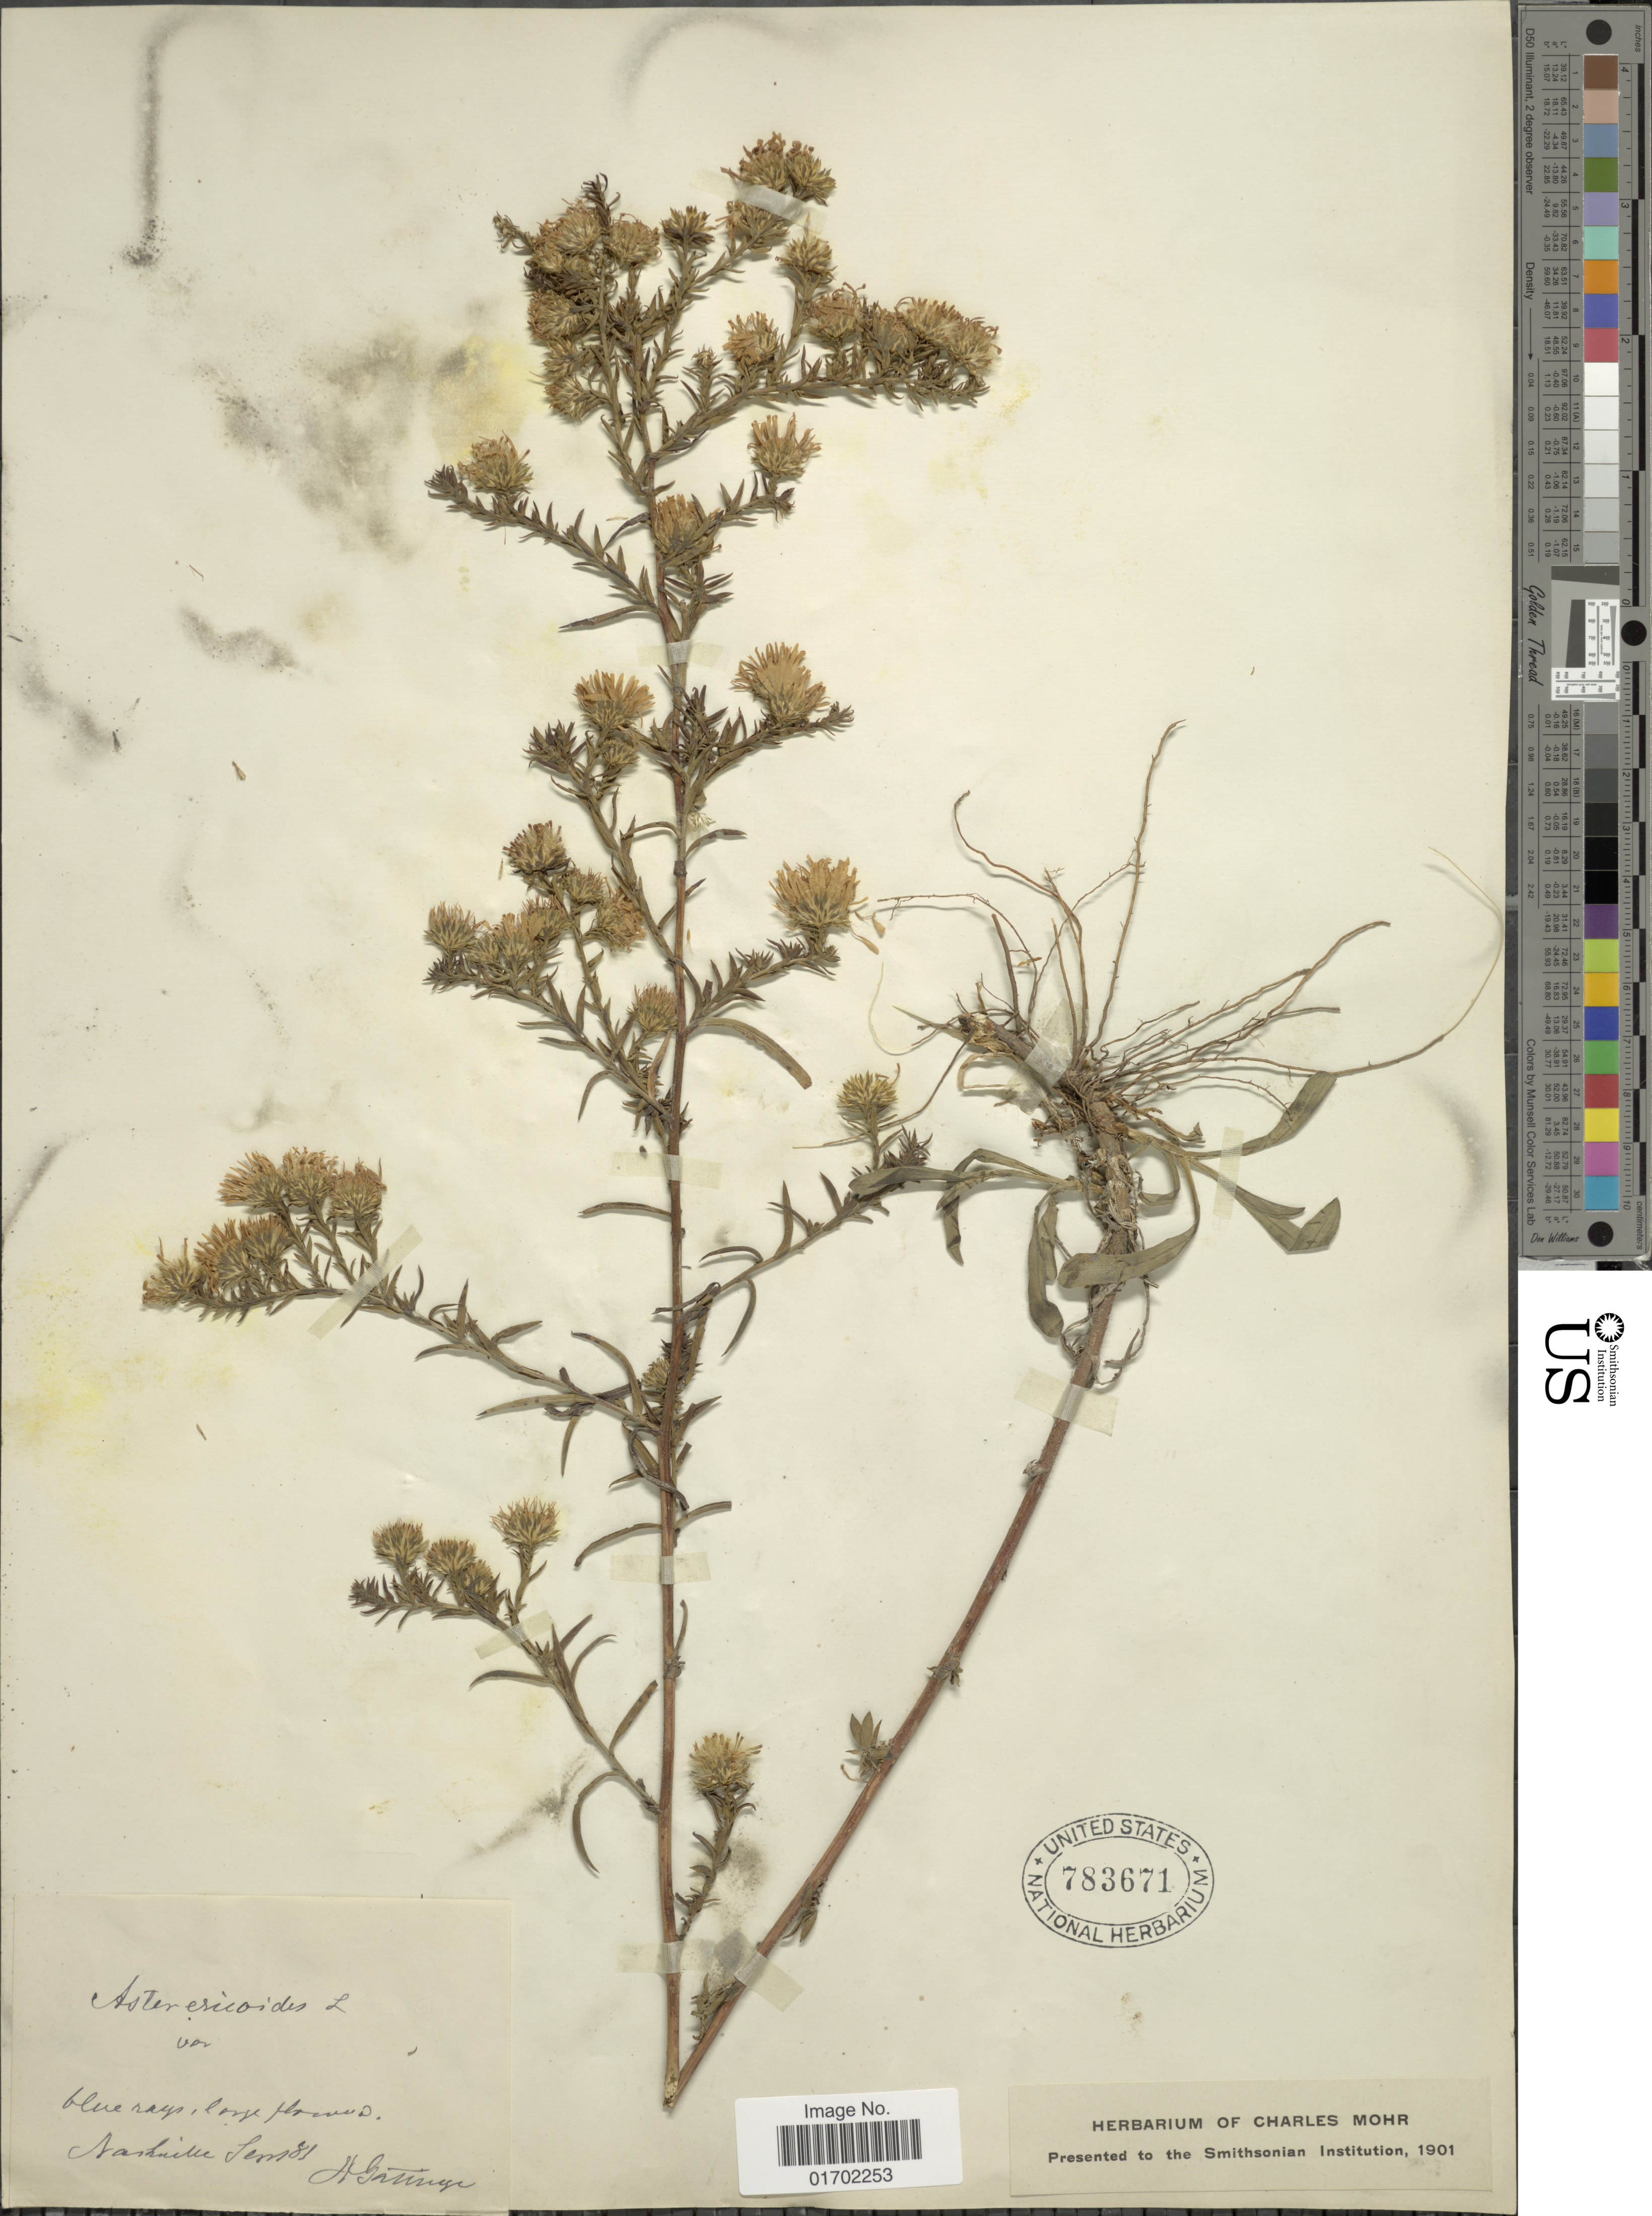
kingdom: Plantae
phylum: Tracheophyta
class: Magnoliopsida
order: Asterales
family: Asteraceae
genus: Symphyotrichum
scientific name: Symphyotrichum pilosum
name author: (Willd.) G.L. Nesom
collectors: A. Gattinger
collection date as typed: Transcribed d/m/y: /9/81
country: United States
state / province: Tennessee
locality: Nashville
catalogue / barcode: US 783671